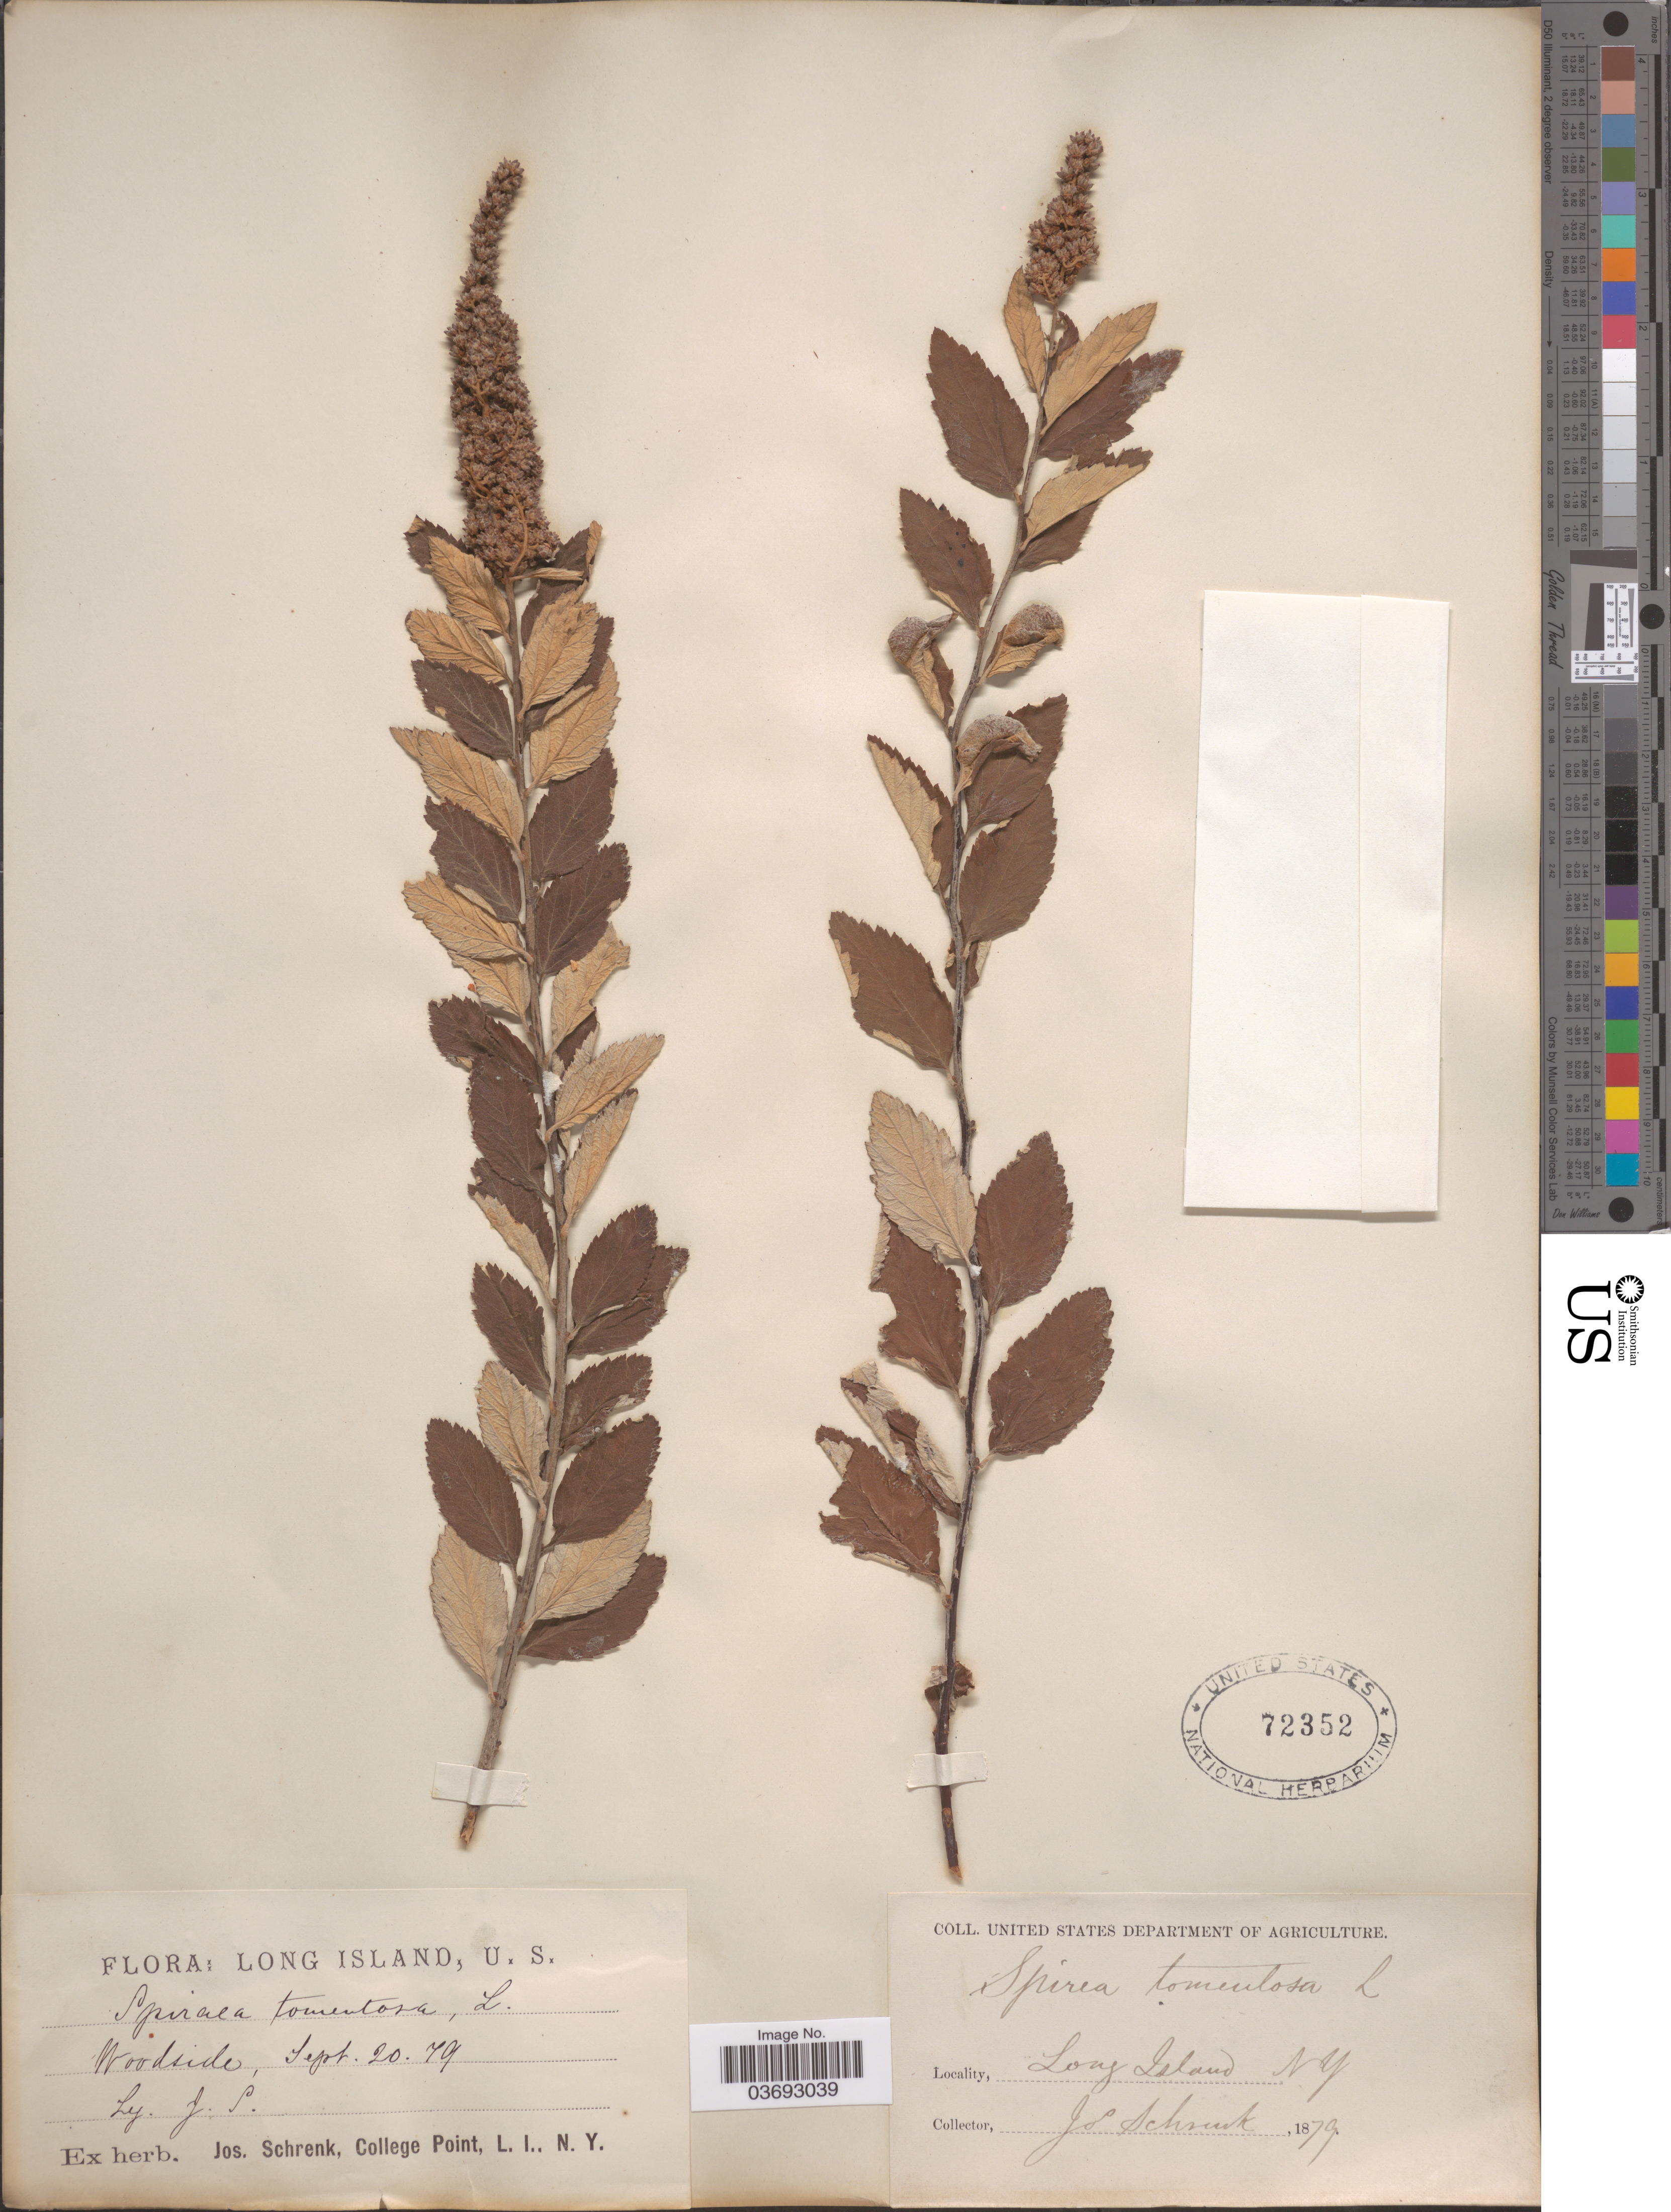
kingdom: Plantae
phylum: Tracheophyta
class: Magnoliopsida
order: Rosales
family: Rosaceae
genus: Spiraea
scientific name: Spiraea tomentosa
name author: L.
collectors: J. Schrenk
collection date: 1879-09-20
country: United States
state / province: New York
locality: Long Island. Woodside.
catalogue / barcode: US 72352